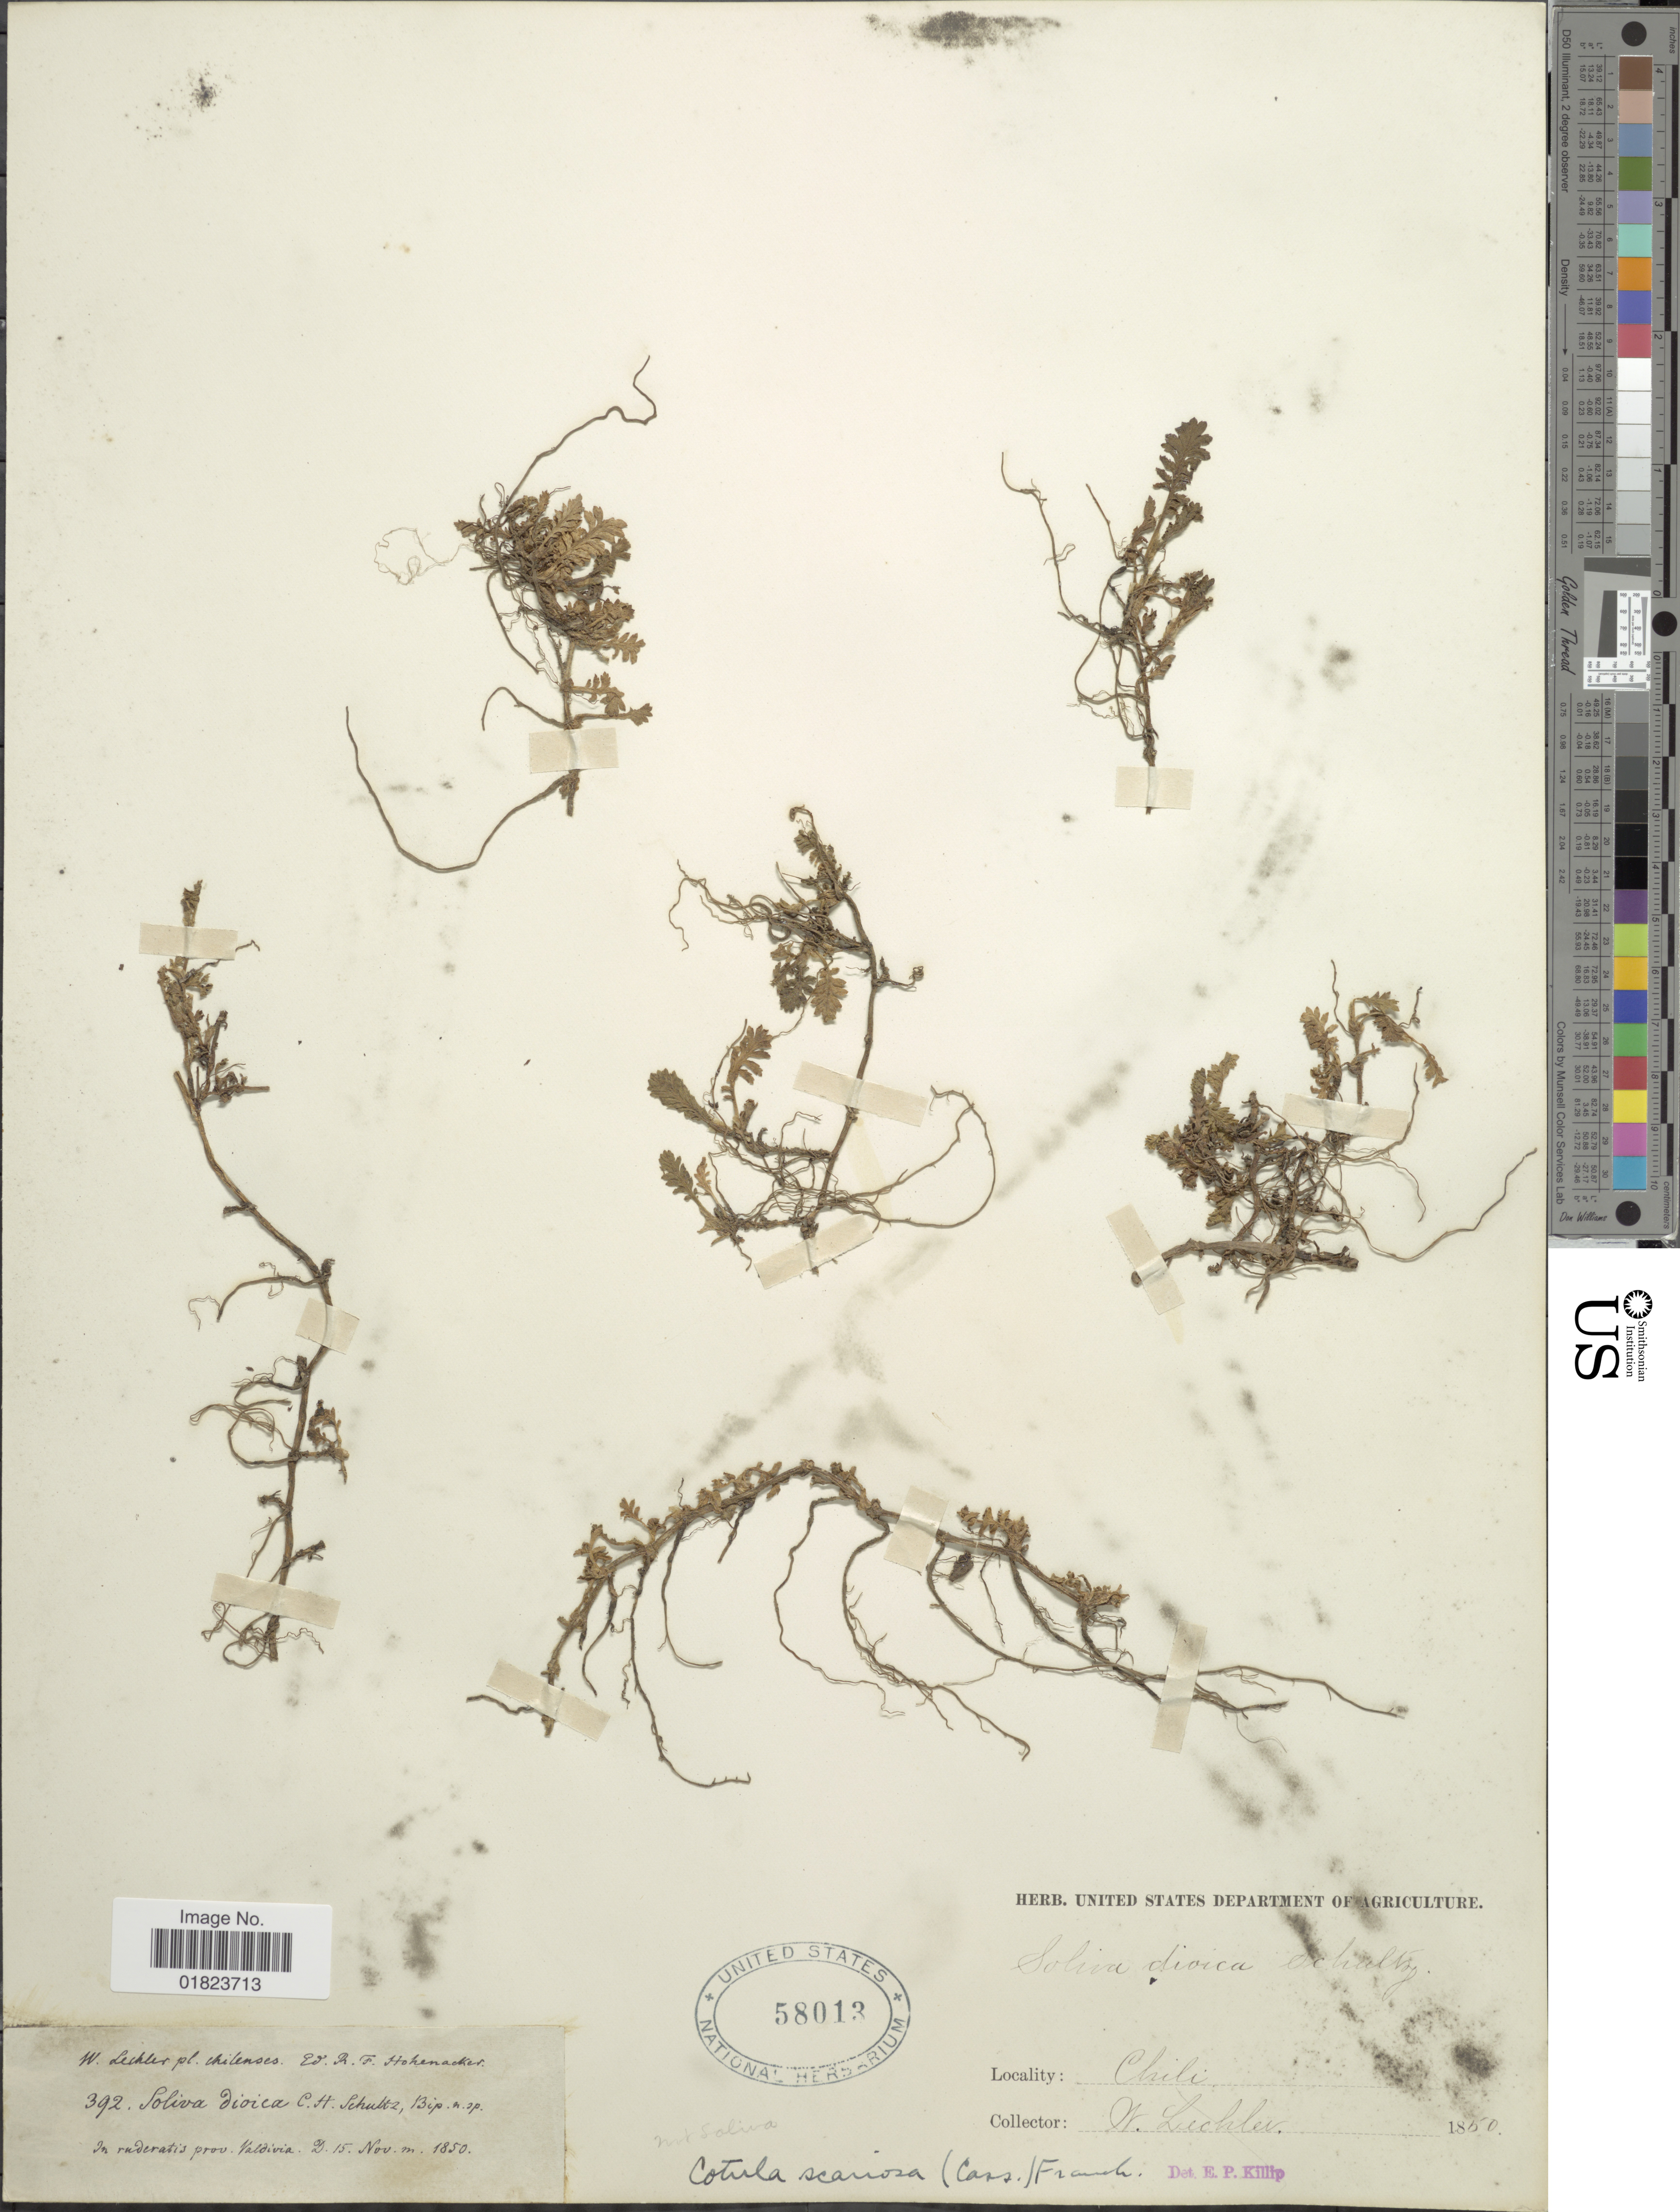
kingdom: Plantae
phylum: Tracheophyta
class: Magnoliopsida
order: Asterales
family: Asteraceae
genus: Cotula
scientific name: Cotula scariosa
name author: (Cass.) Franch.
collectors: W. Lechler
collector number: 392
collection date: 1850-11-15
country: Chile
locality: In ruderatis prov. Valdivia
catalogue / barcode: US 58013